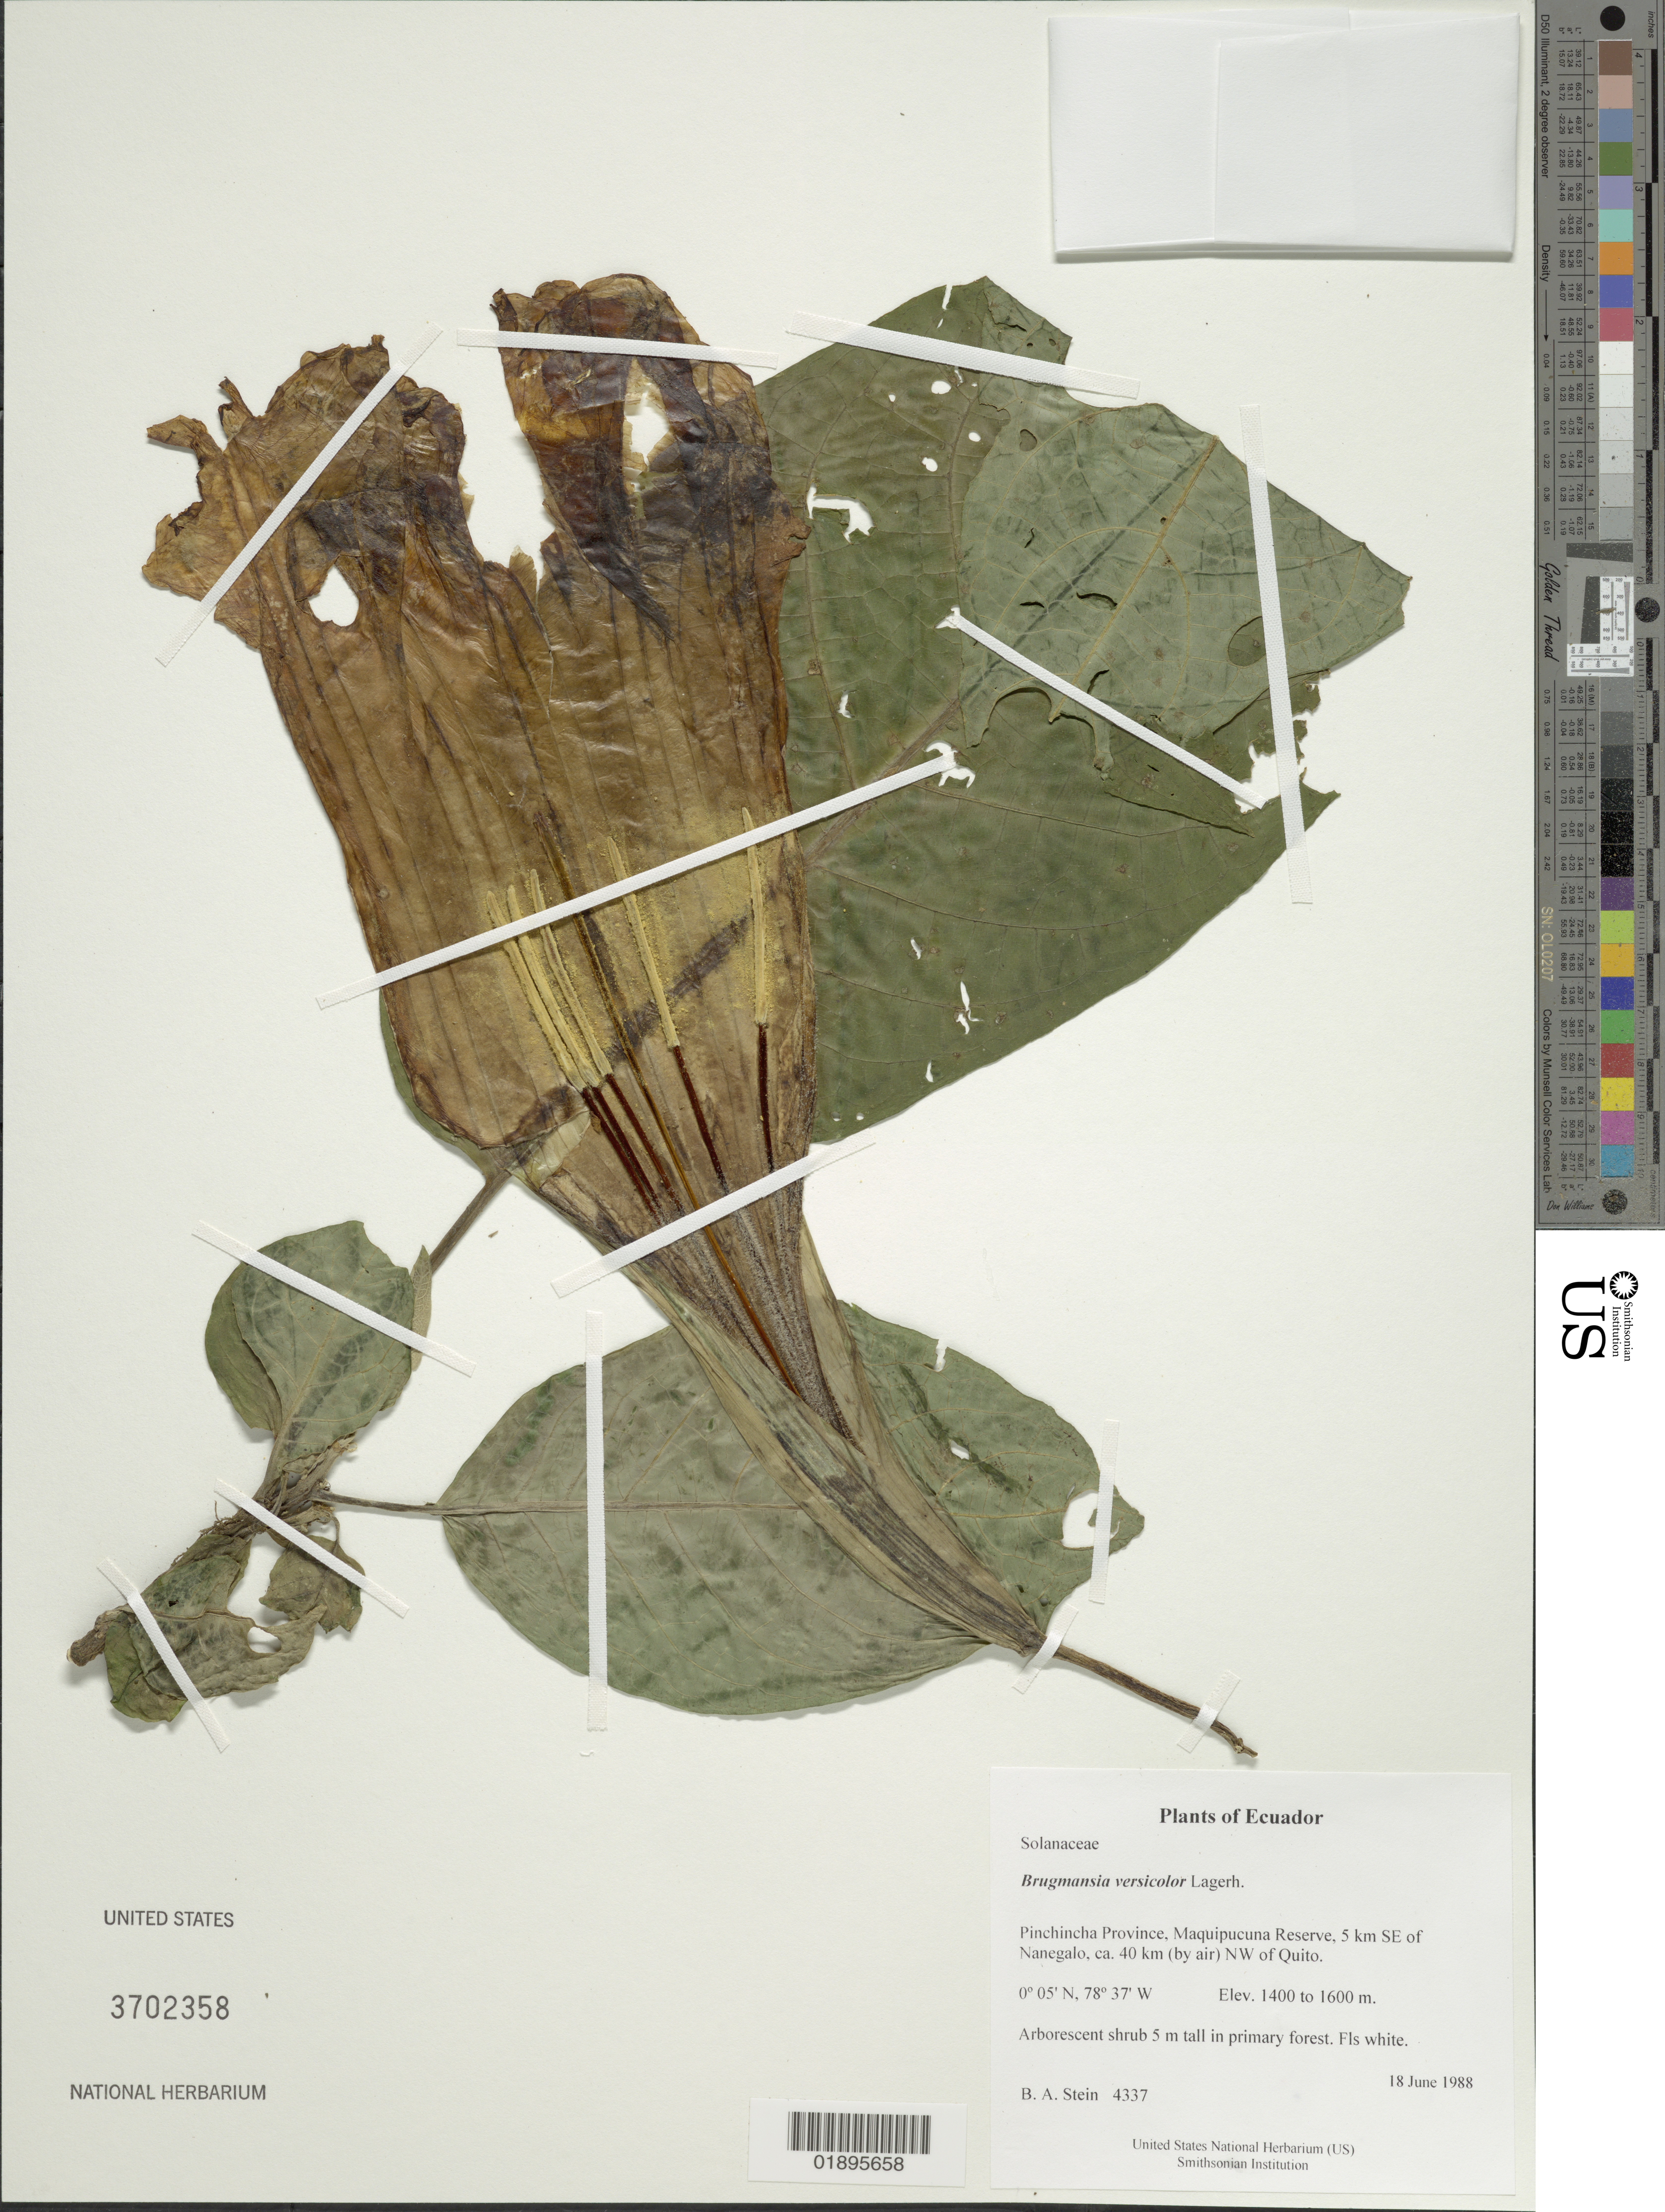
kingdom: Plantae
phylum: Tracheophyta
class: Magnoliopsida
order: Solanales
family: Solanaceae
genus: Brugmansia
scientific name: Brugmansia versicolor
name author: Lagerh.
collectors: B. A. Stein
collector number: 4337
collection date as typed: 18 June 1988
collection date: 1988-06-18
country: Ecuador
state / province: Pichincha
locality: Maquipucuna Reserve, 5 km SE of Nanegalo, ca. 40 km (by air) NW of Quito.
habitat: Primary forest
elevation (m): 1400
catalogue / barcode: US 3702358